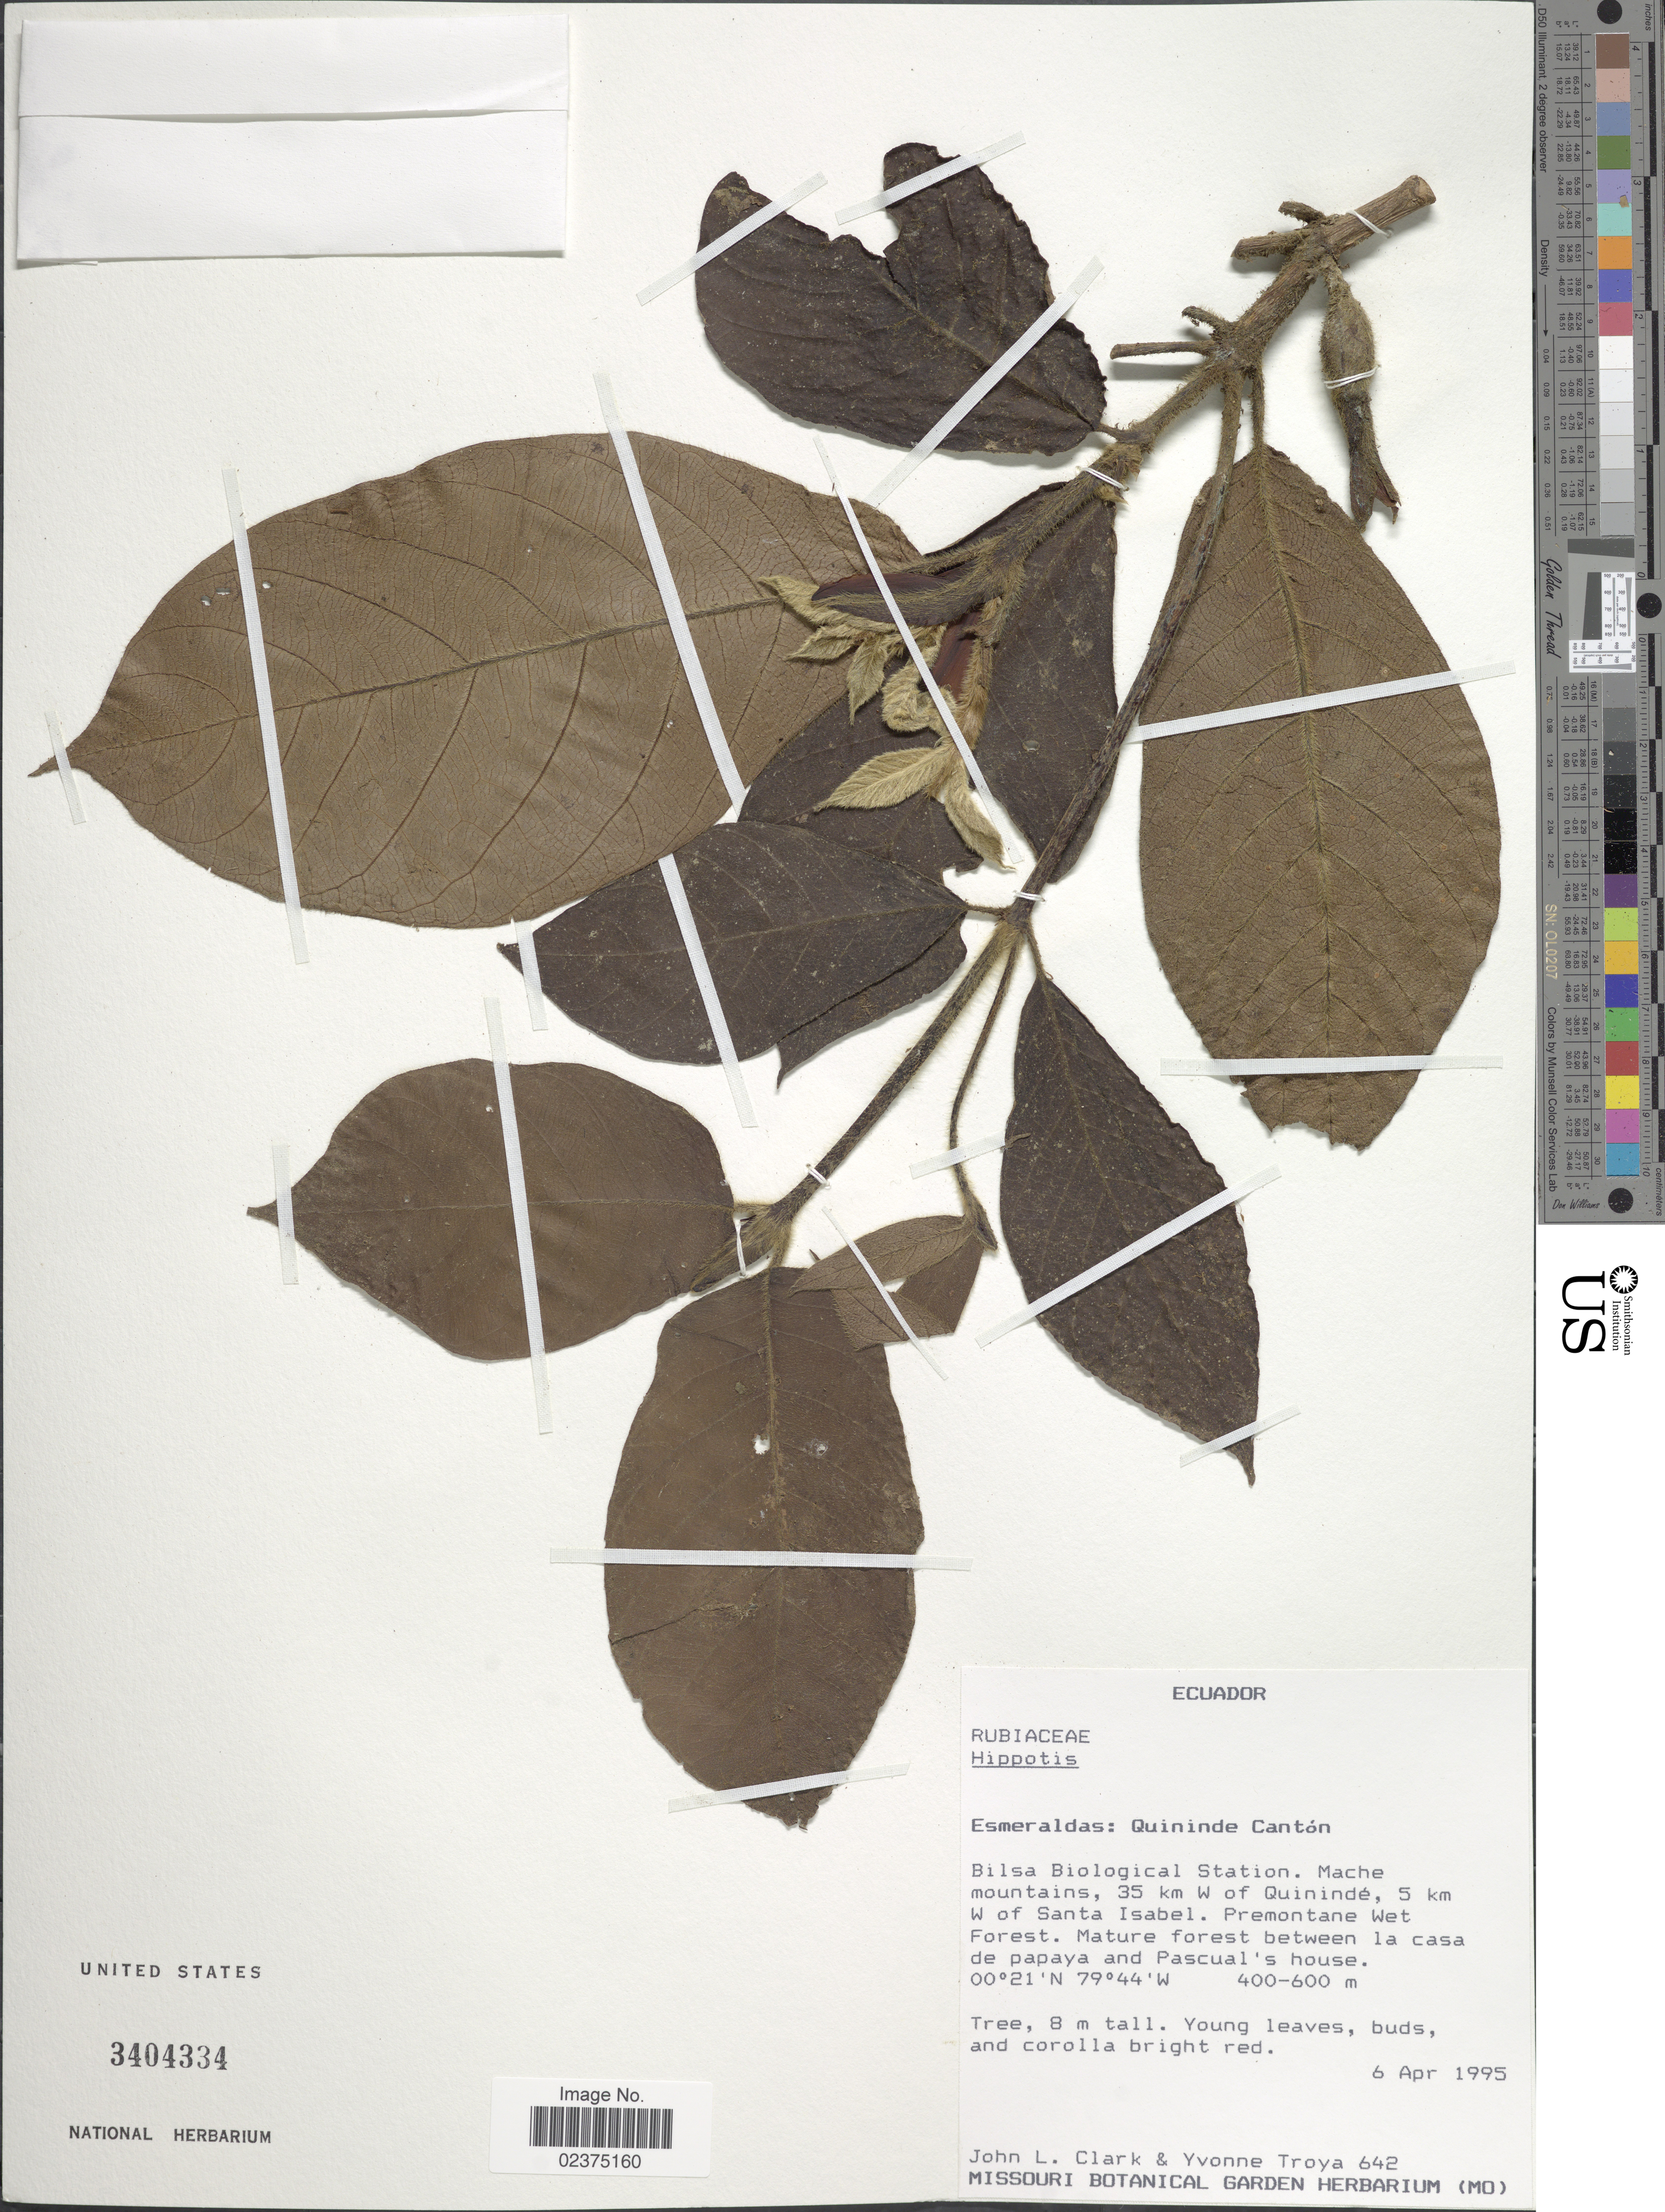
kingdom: Plantae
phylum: Tracheophyta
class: Magnoliopsida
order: Gentianales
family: Rubiaceae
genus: Hippotis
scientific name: Hippotis sp.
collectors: J. L. Clark & Y. Troya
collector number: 642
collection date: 1995-04-06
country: Ecuador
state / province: Esmeraldas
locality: Quininde Cantón, Bilsa Biological Station. Mache Mountains, 35 km W of Santa Isabel. Premontane Wet Forest. Mature forest between la casa de papaya and Pascual's house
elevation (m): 400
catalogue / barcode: US 3404334